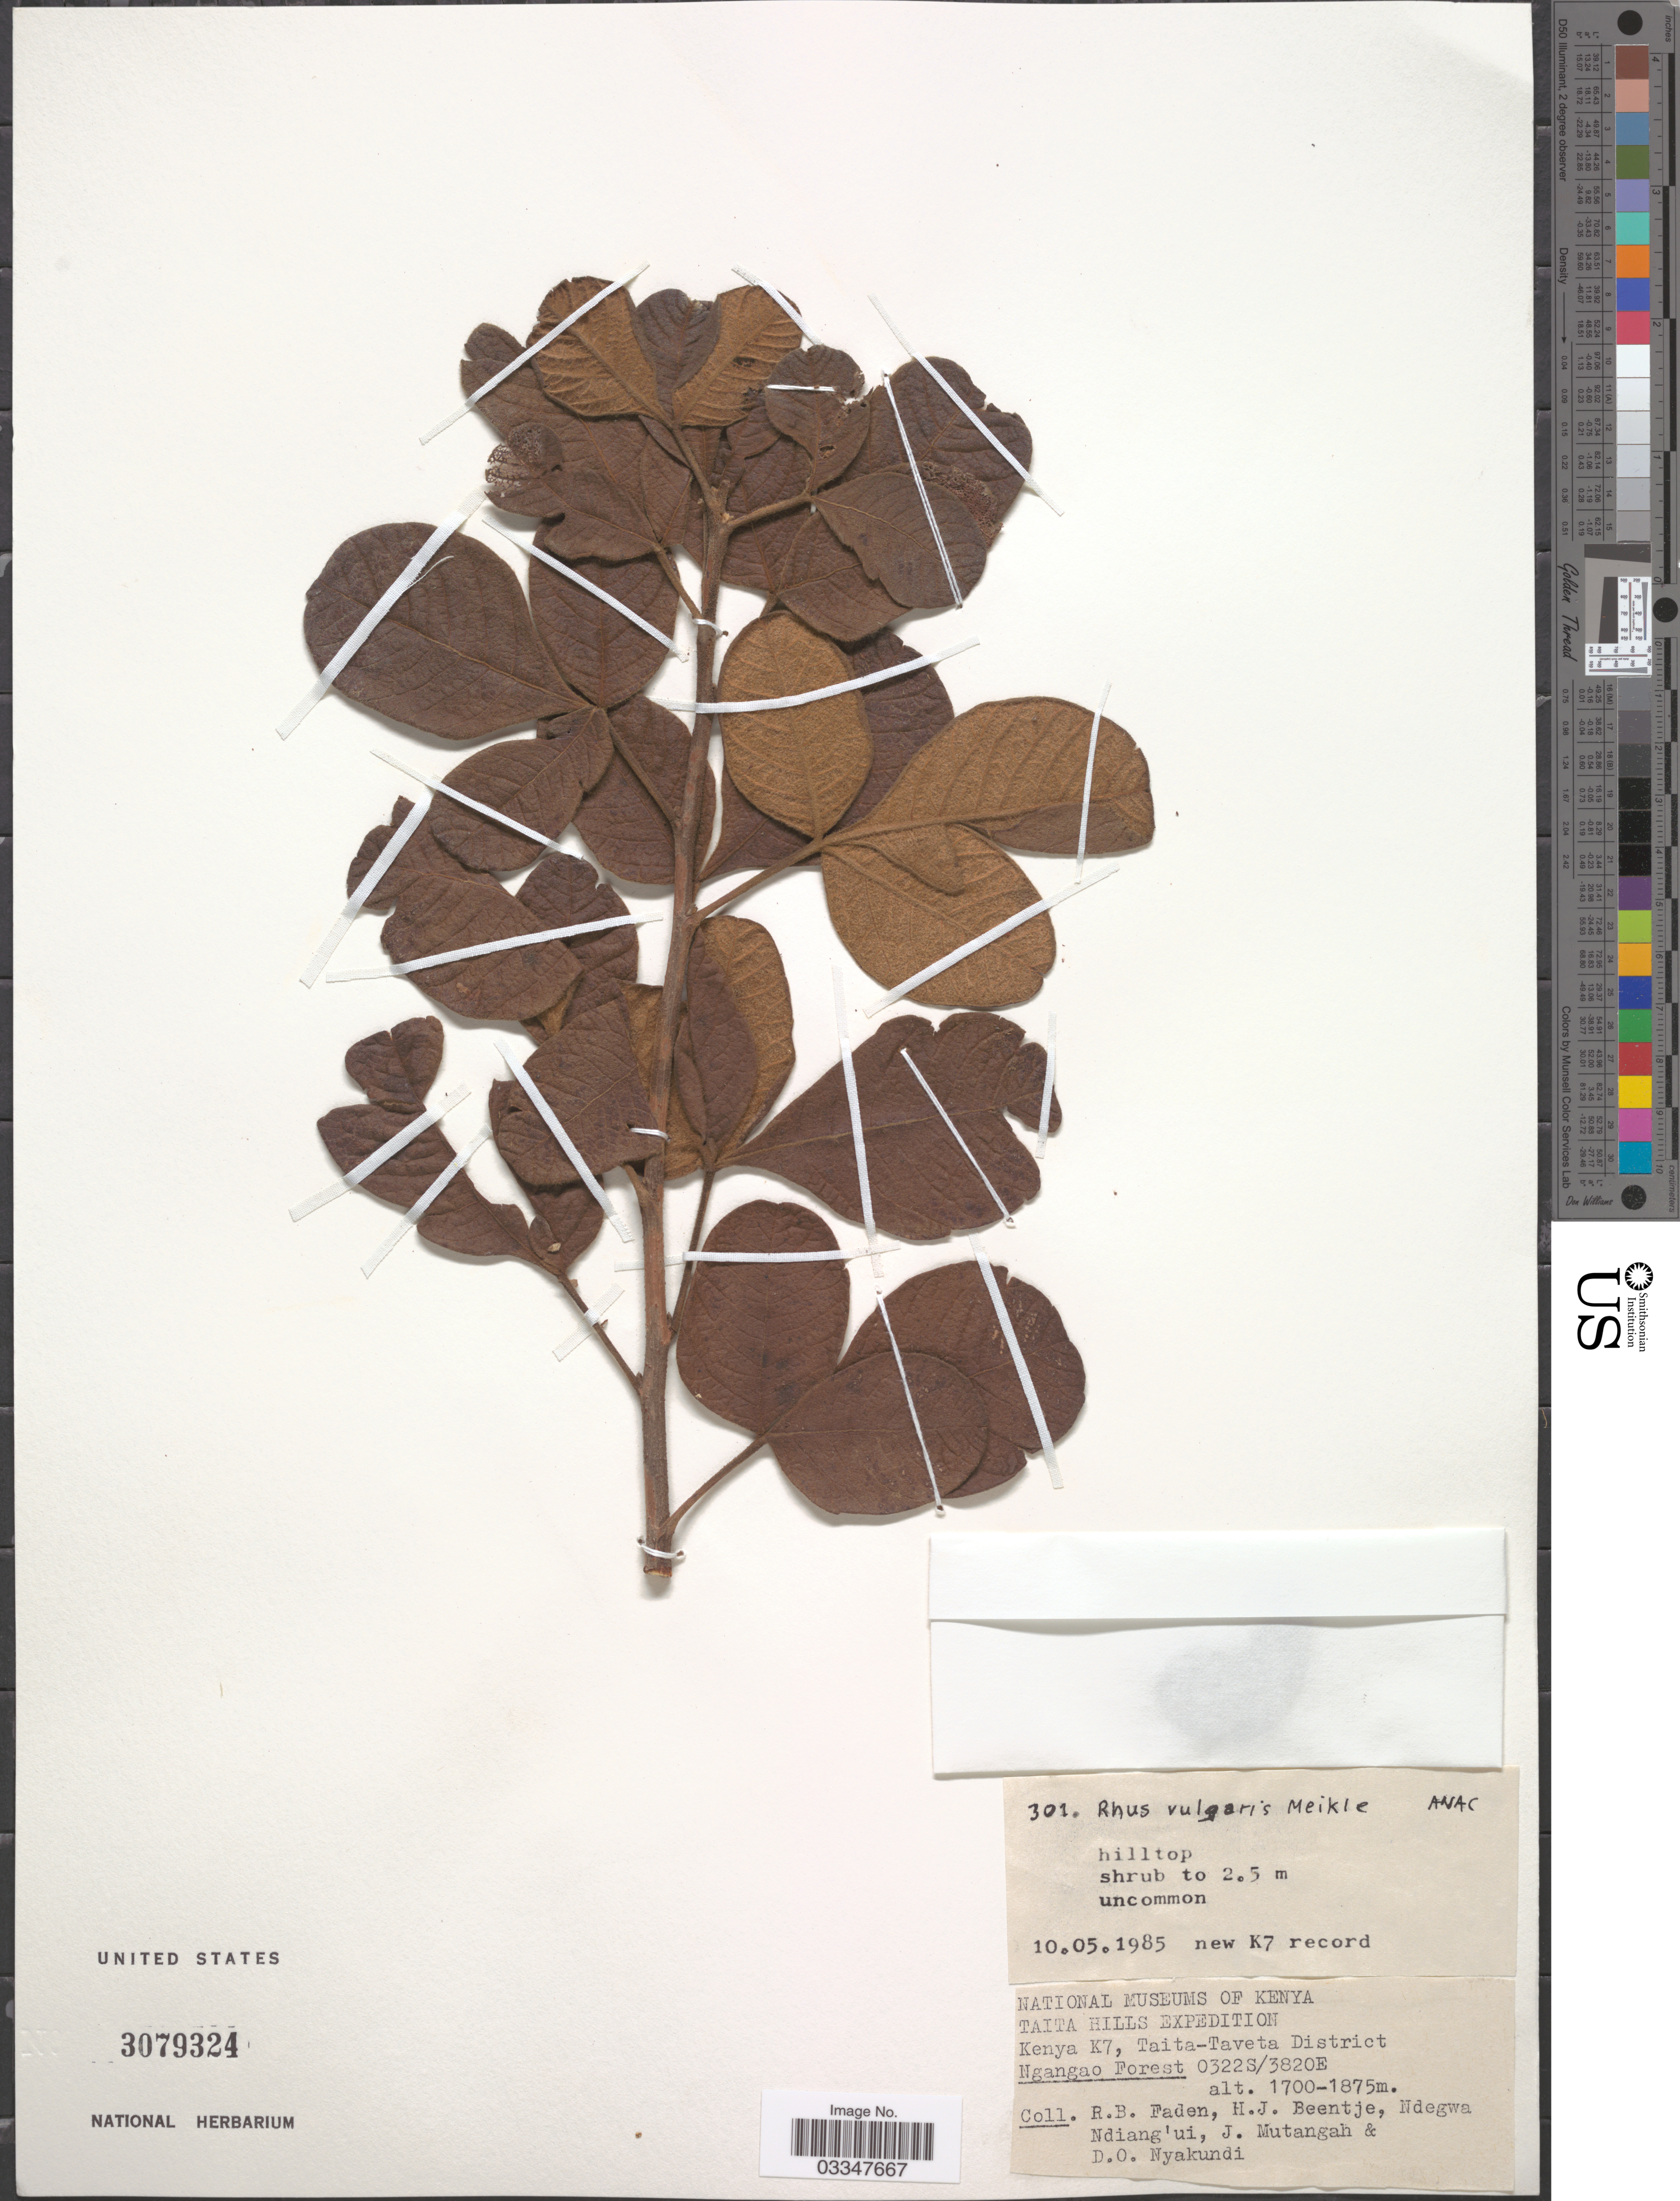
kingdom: Plantae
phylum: Tracheophyta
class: Magnoliopsida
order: Sapindales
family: Anacardiaceae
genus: Rhus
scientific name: Rhus vulgaris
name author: Meikle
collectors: R. B. Faden, H. J. Beentje, Ndegwa Ndiang'ui, J. Mutangah & D. Nyakundi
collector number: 301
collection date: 1985-05-10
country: Kenya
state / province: Taita Taveta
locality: K7. Taita-Taveta District. Ngangao Forest.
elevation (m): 1700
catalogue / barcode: US 3079324